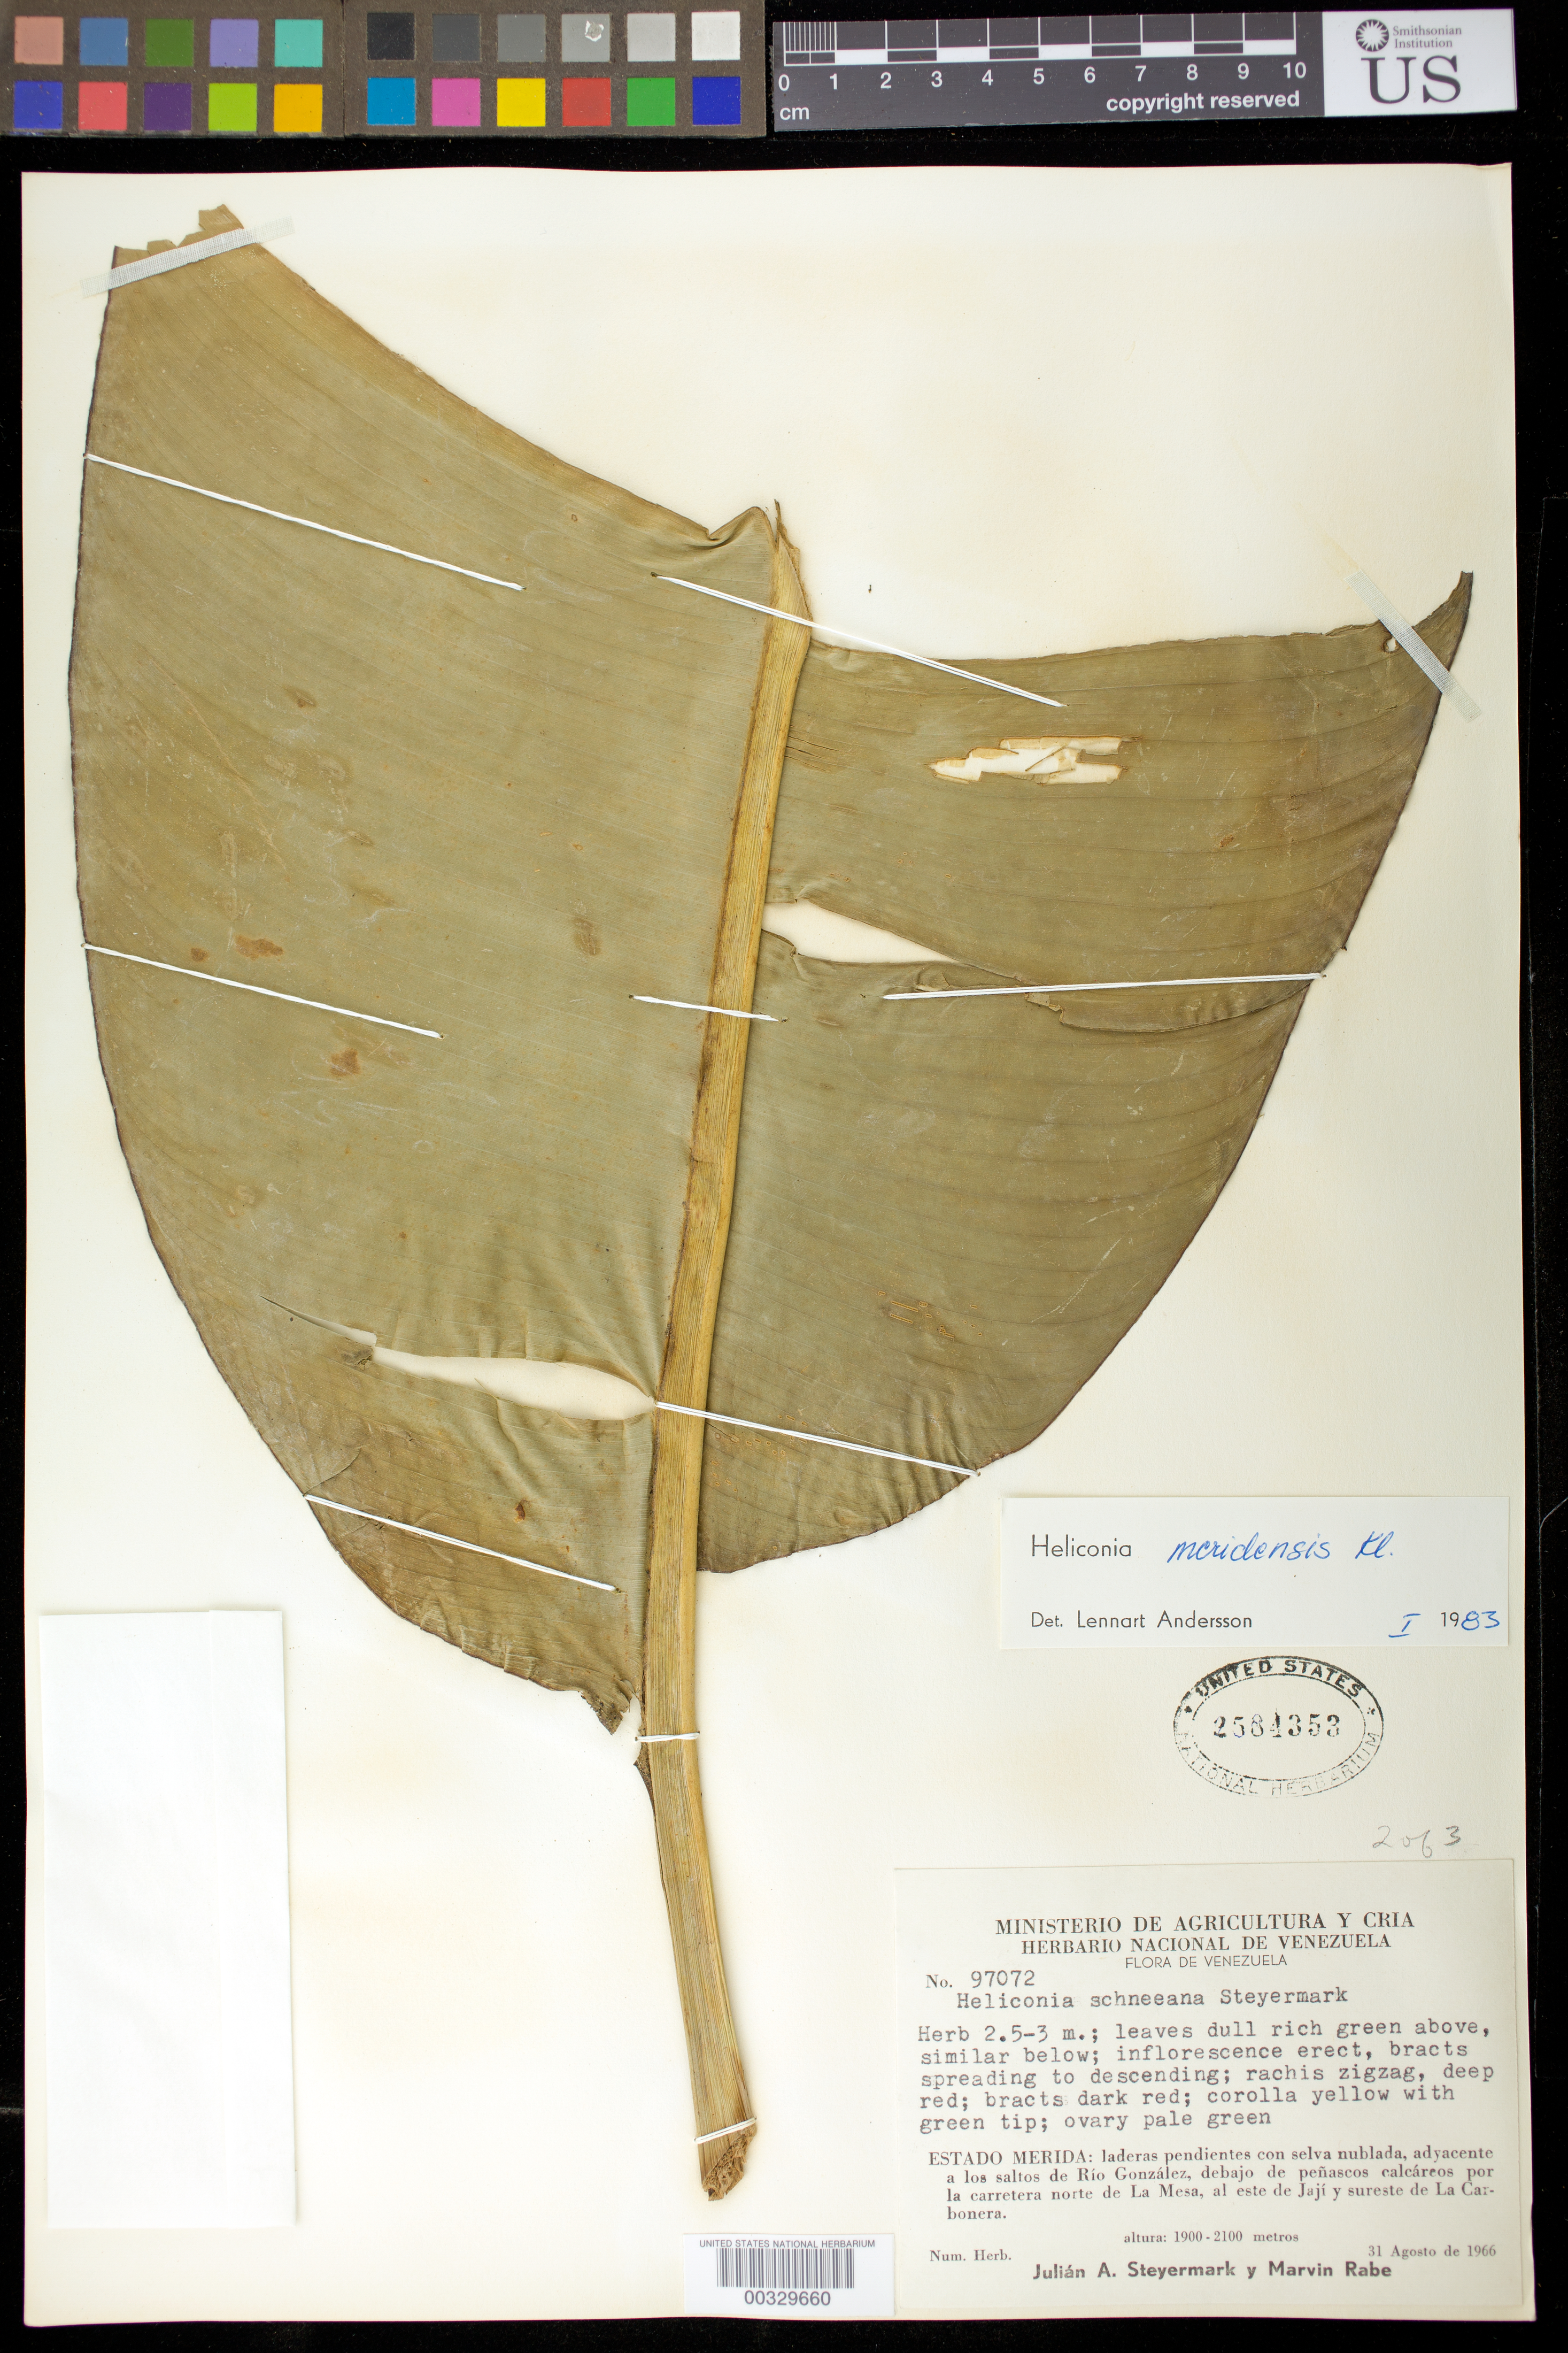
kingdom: Plantae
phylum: Tracheophyta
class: Magnoliopsida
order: Saxifragales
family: Grossulariaceae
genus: Ribes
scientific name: Ribes atropurpureum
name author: C.A. Mey.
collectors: J. Steyermark & M. Rabe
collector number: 97072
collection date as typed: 31 Aug 1966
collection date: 1966-08-31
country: Venezuela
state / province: Mérida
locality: Highway n of la mesa, e of jaji and se of la carbonera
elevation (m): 1900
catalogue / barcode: US 2584353